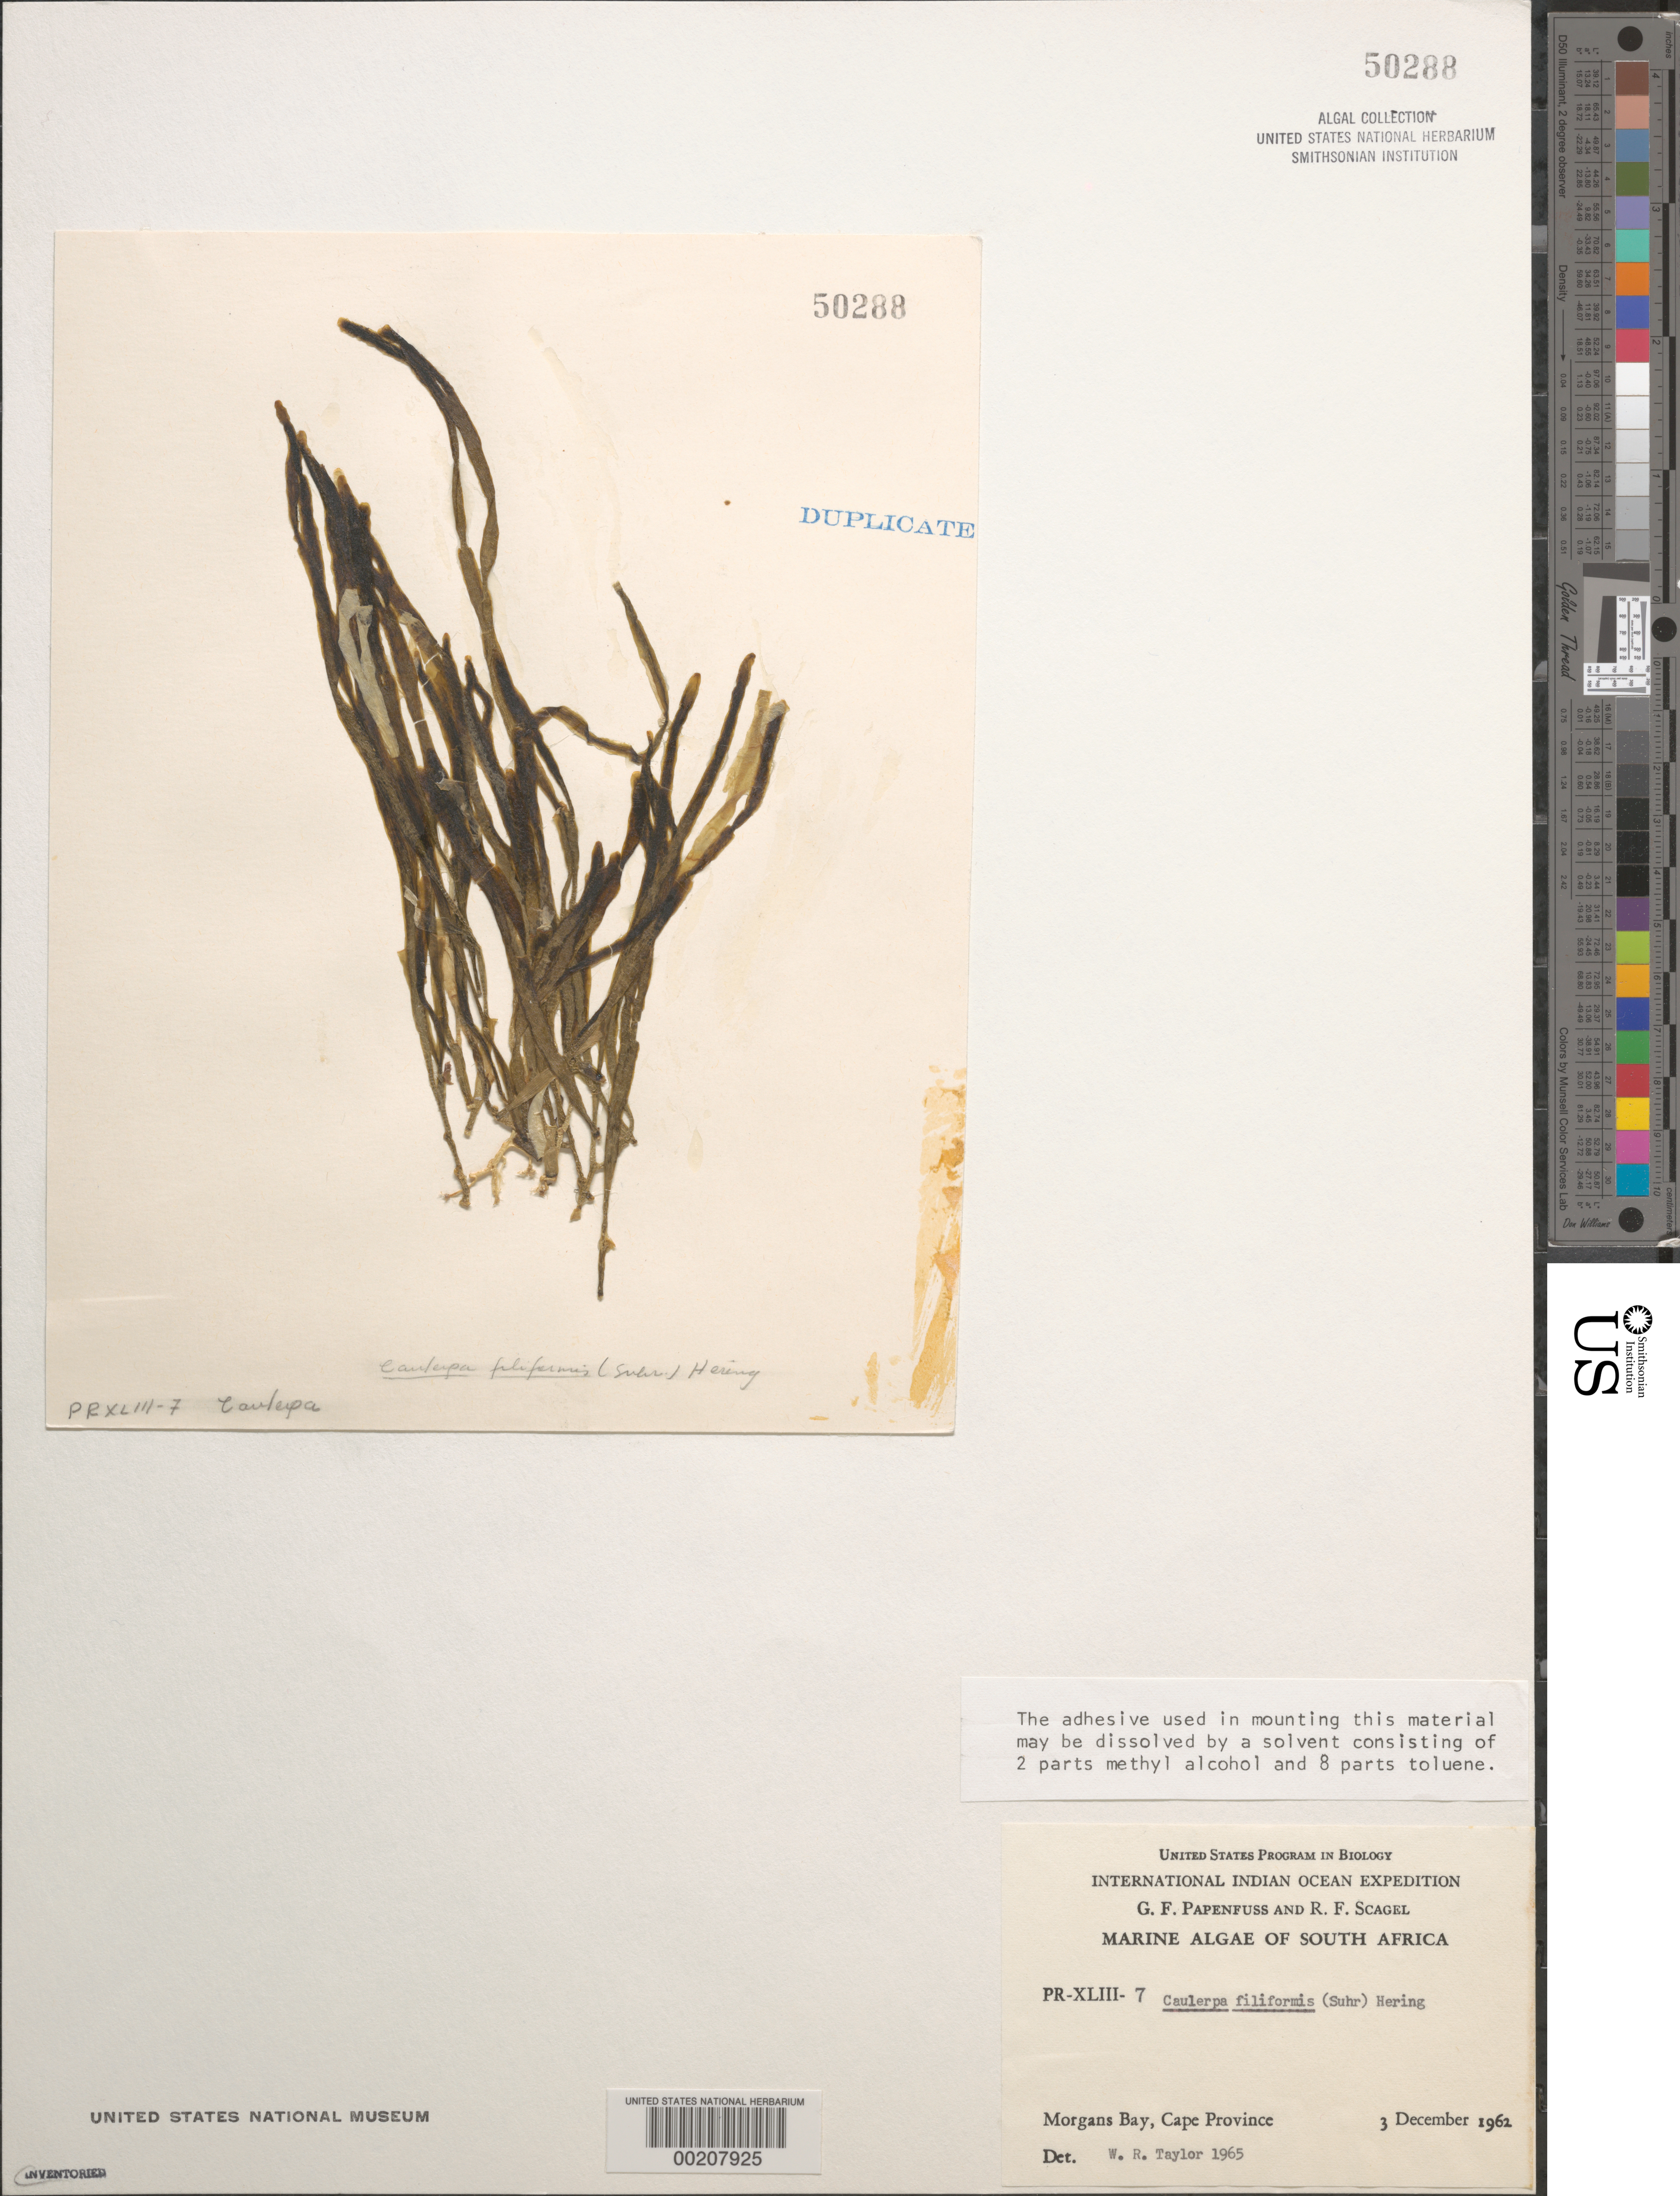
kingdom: Plantae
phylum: Chlorophyta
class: Ulvophyceae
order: Bryopsidales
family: Caulerpaceae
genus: Caulerpa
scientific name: Caulerpa filiformis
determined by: Taylor, William R.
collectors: G. Papenfuss & R. F. Scagel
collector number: PR-XLIII-7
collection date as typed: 03 Dec 1962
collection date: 1962-12-03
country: South Africa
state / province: Eastern Cape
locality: Morgans Bay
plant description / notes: International Indian Ocean Expedition, 1962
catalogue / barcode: US 50288